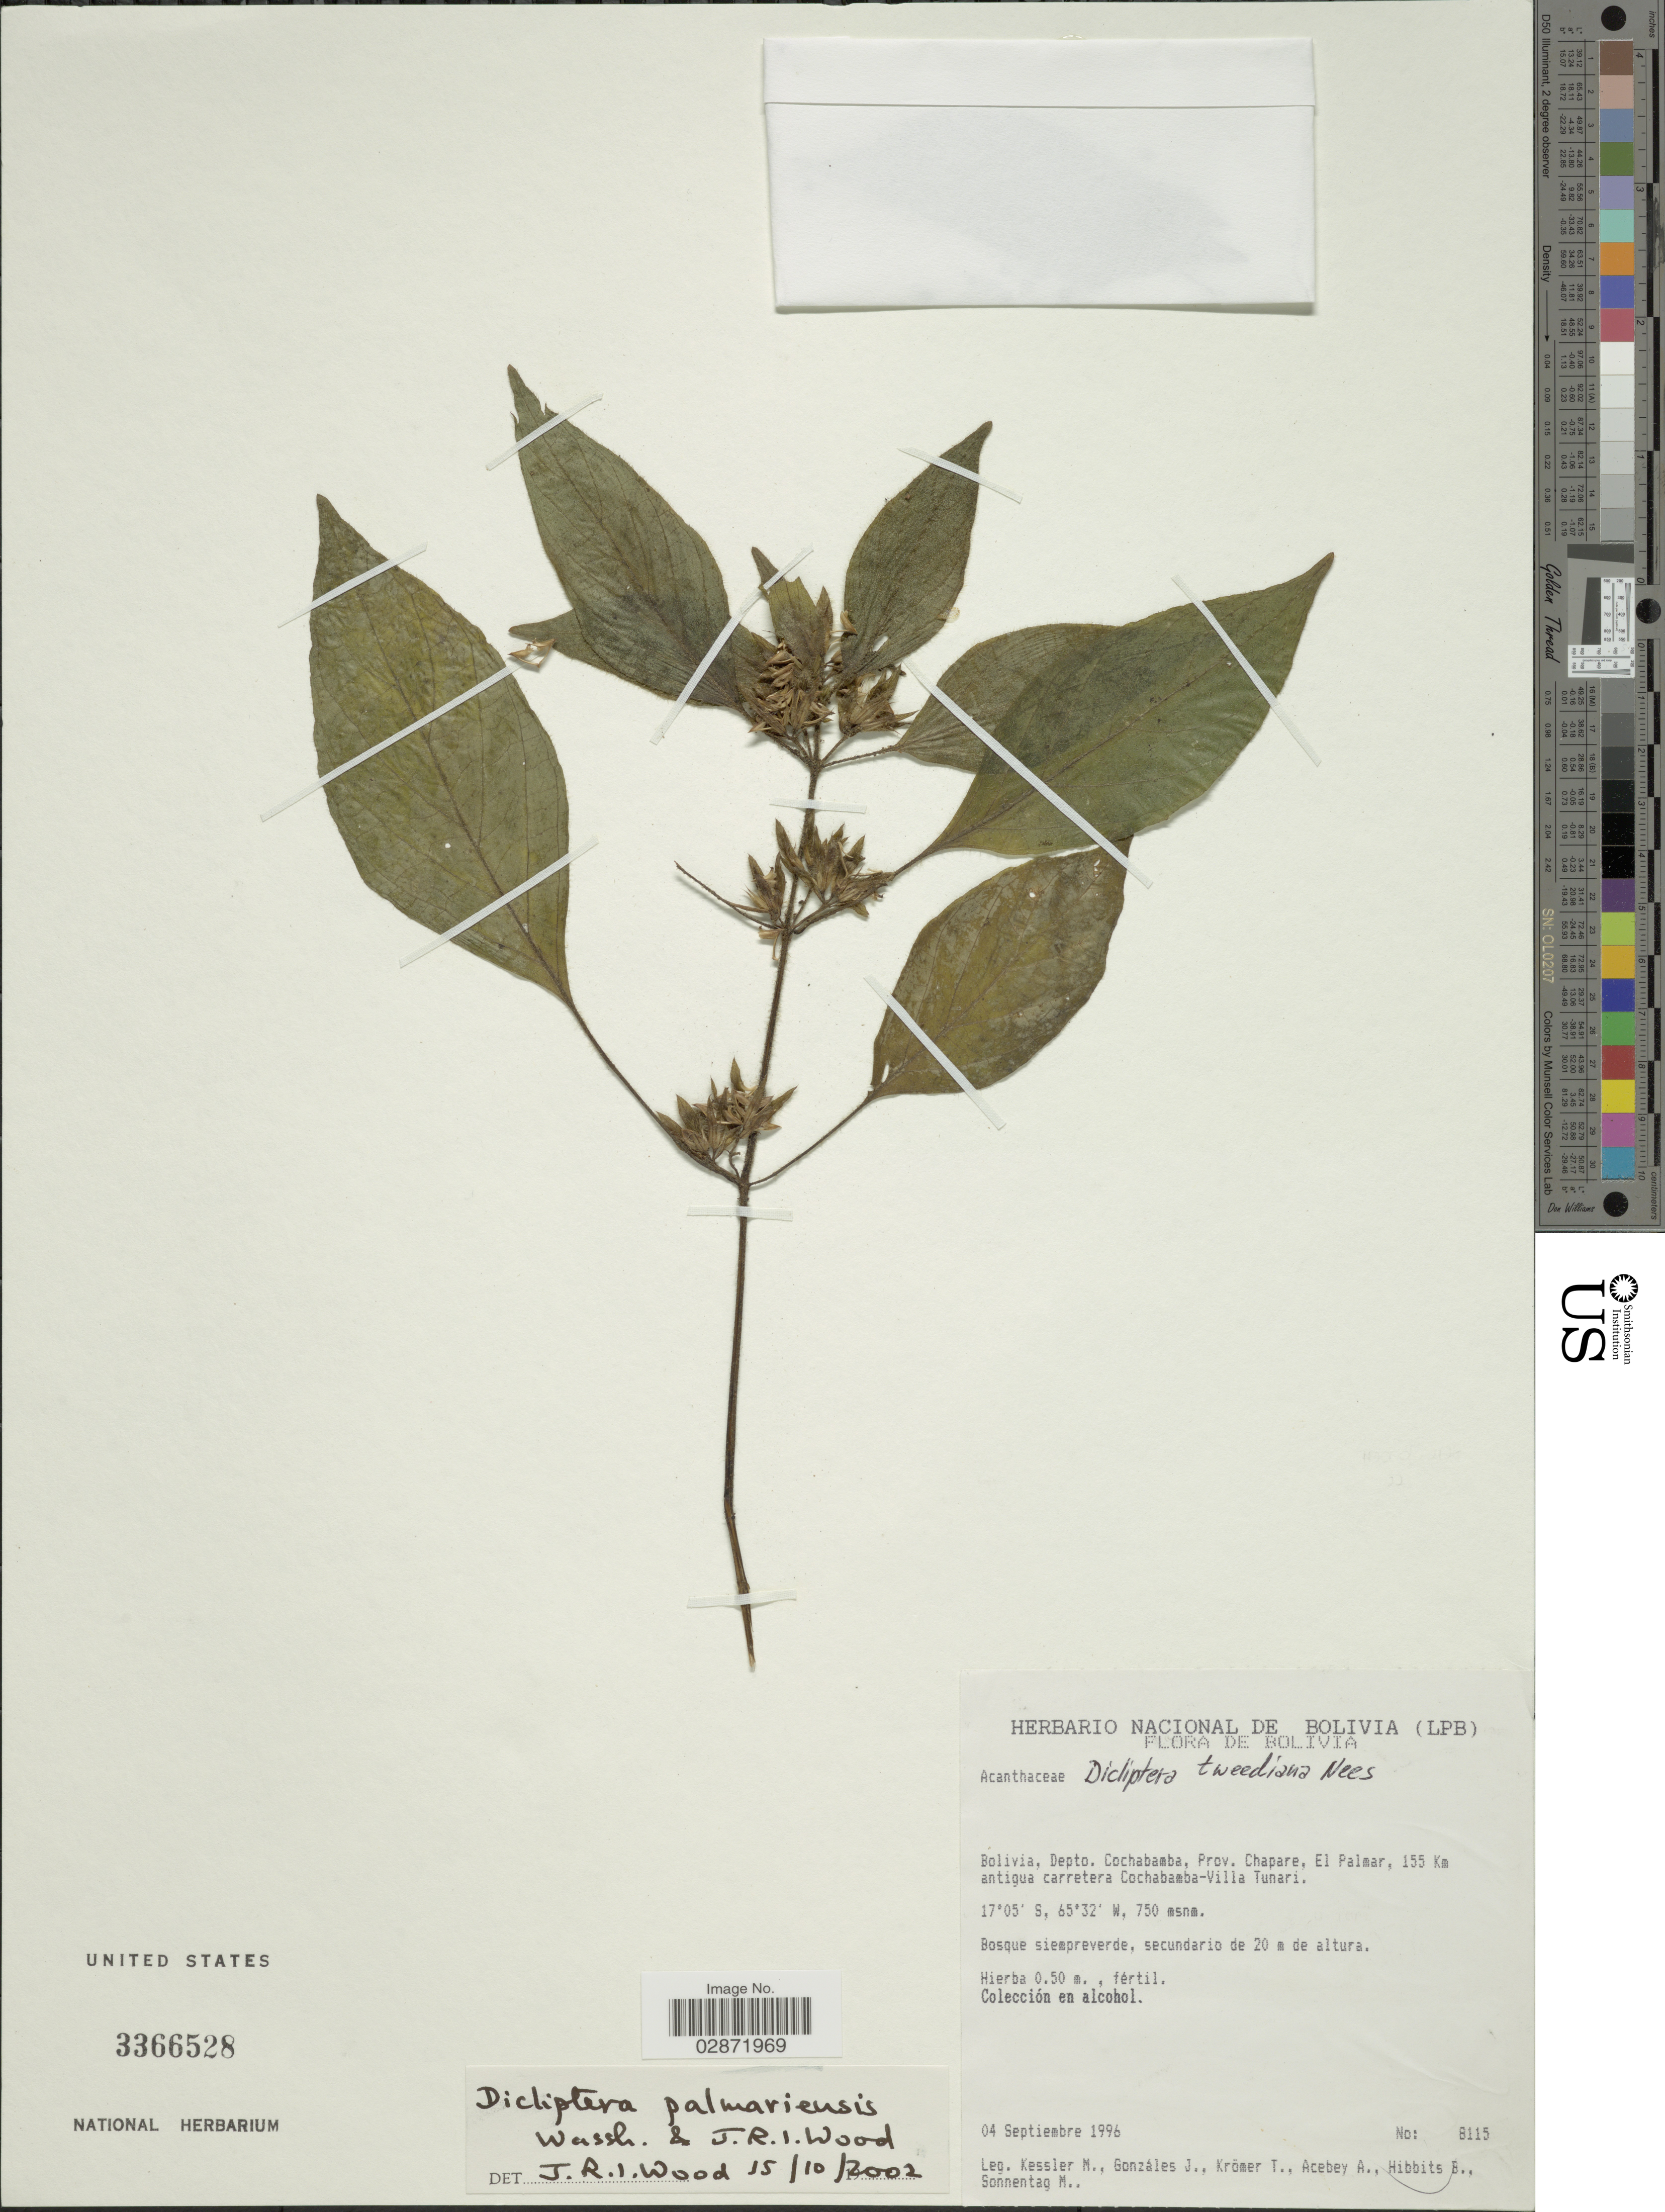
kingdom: Plantae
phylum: Tracheophyta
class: Magnoliopsida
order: Lamiales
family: Acanthaceae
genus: Dicliptera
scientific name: Dicliptera palmariensis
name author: Wassh. & J.R.I. Wood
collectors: M. Kessler, J. Gonzales, T. Krömer, A. Acebey & et al.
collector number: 8115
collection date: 1996-09-04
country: Bolivia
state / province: Cochabamba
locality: Depto. Cochabamba, Prov. Chapare, El Palmar, 155 Km antigua carretera Cochabamba-Villa Tunari.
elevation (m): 750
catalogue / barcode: US 3366528